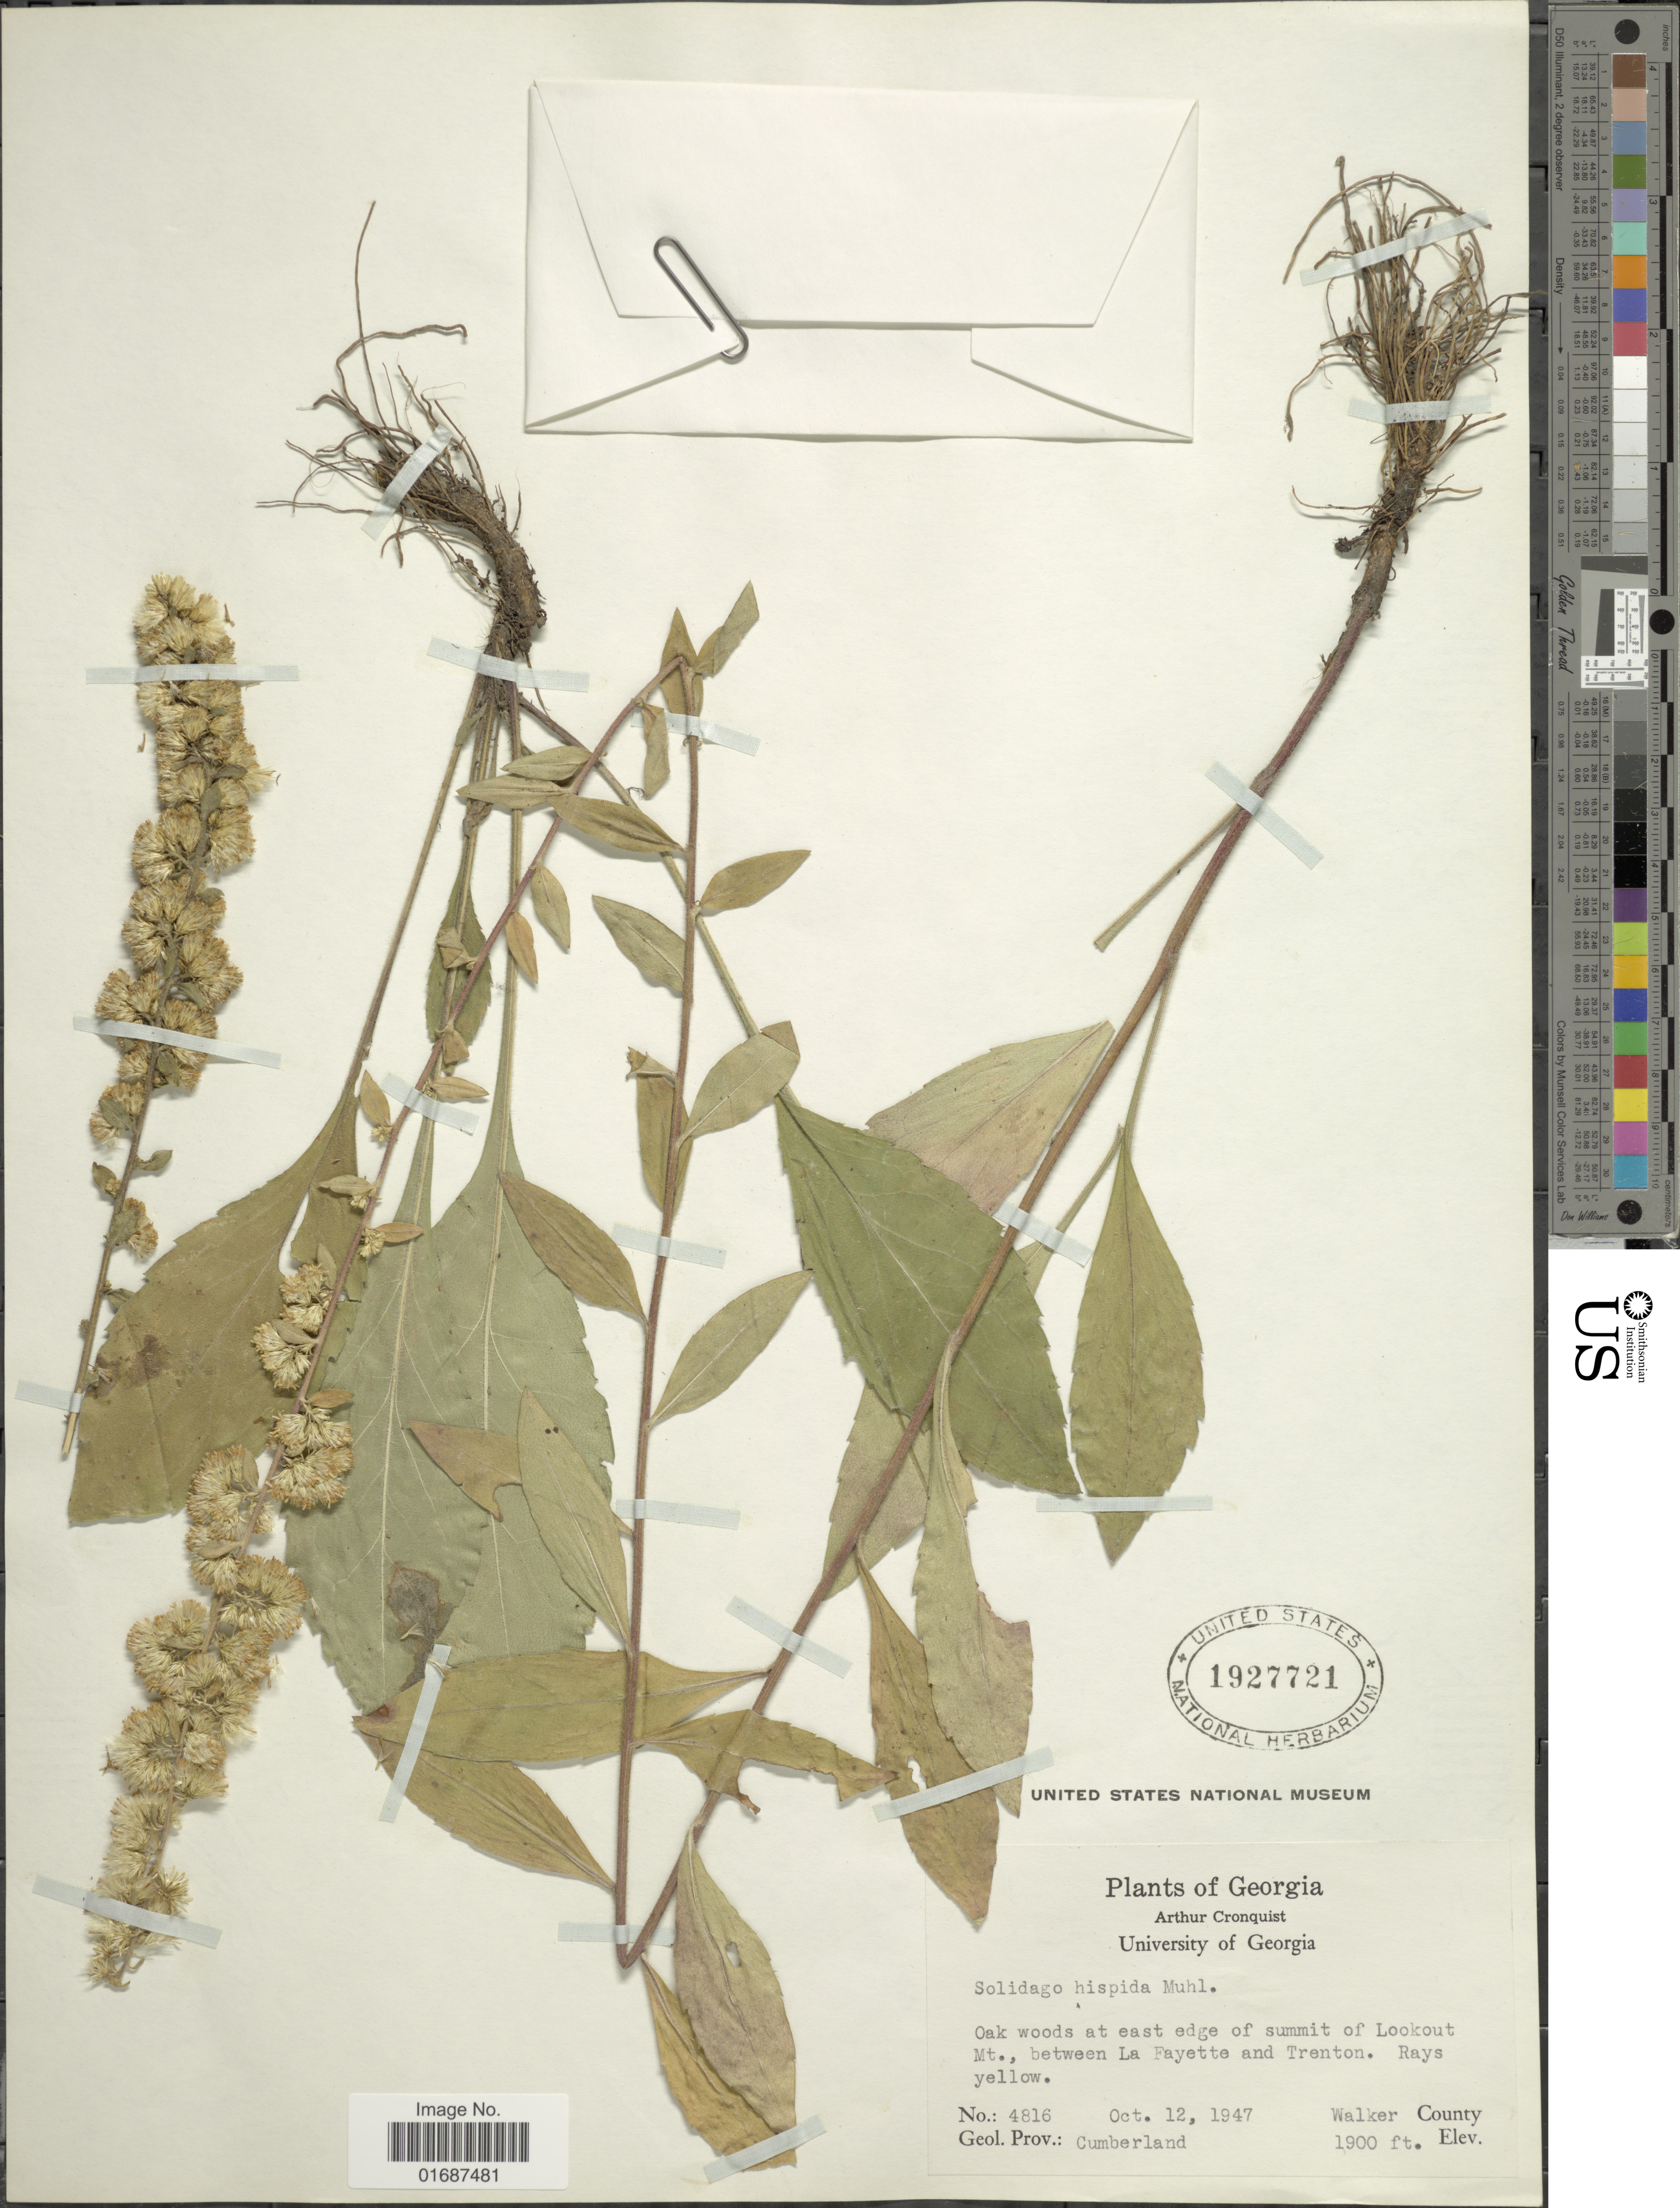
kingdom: Plantae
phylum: Tracheophyta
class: Magnoliopsida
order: Asterales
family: Asteraceae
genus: Solidago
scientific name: Solidago hispida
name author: Muhl. ex Willd.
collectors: A. J. Cronquist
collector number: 4816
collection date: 1947-10-12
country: United States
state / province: Georgia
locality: East edge of summit of Lookout Mt., between La Fayette and Trenton. Walker County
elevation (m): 579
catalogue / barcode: US 1927721